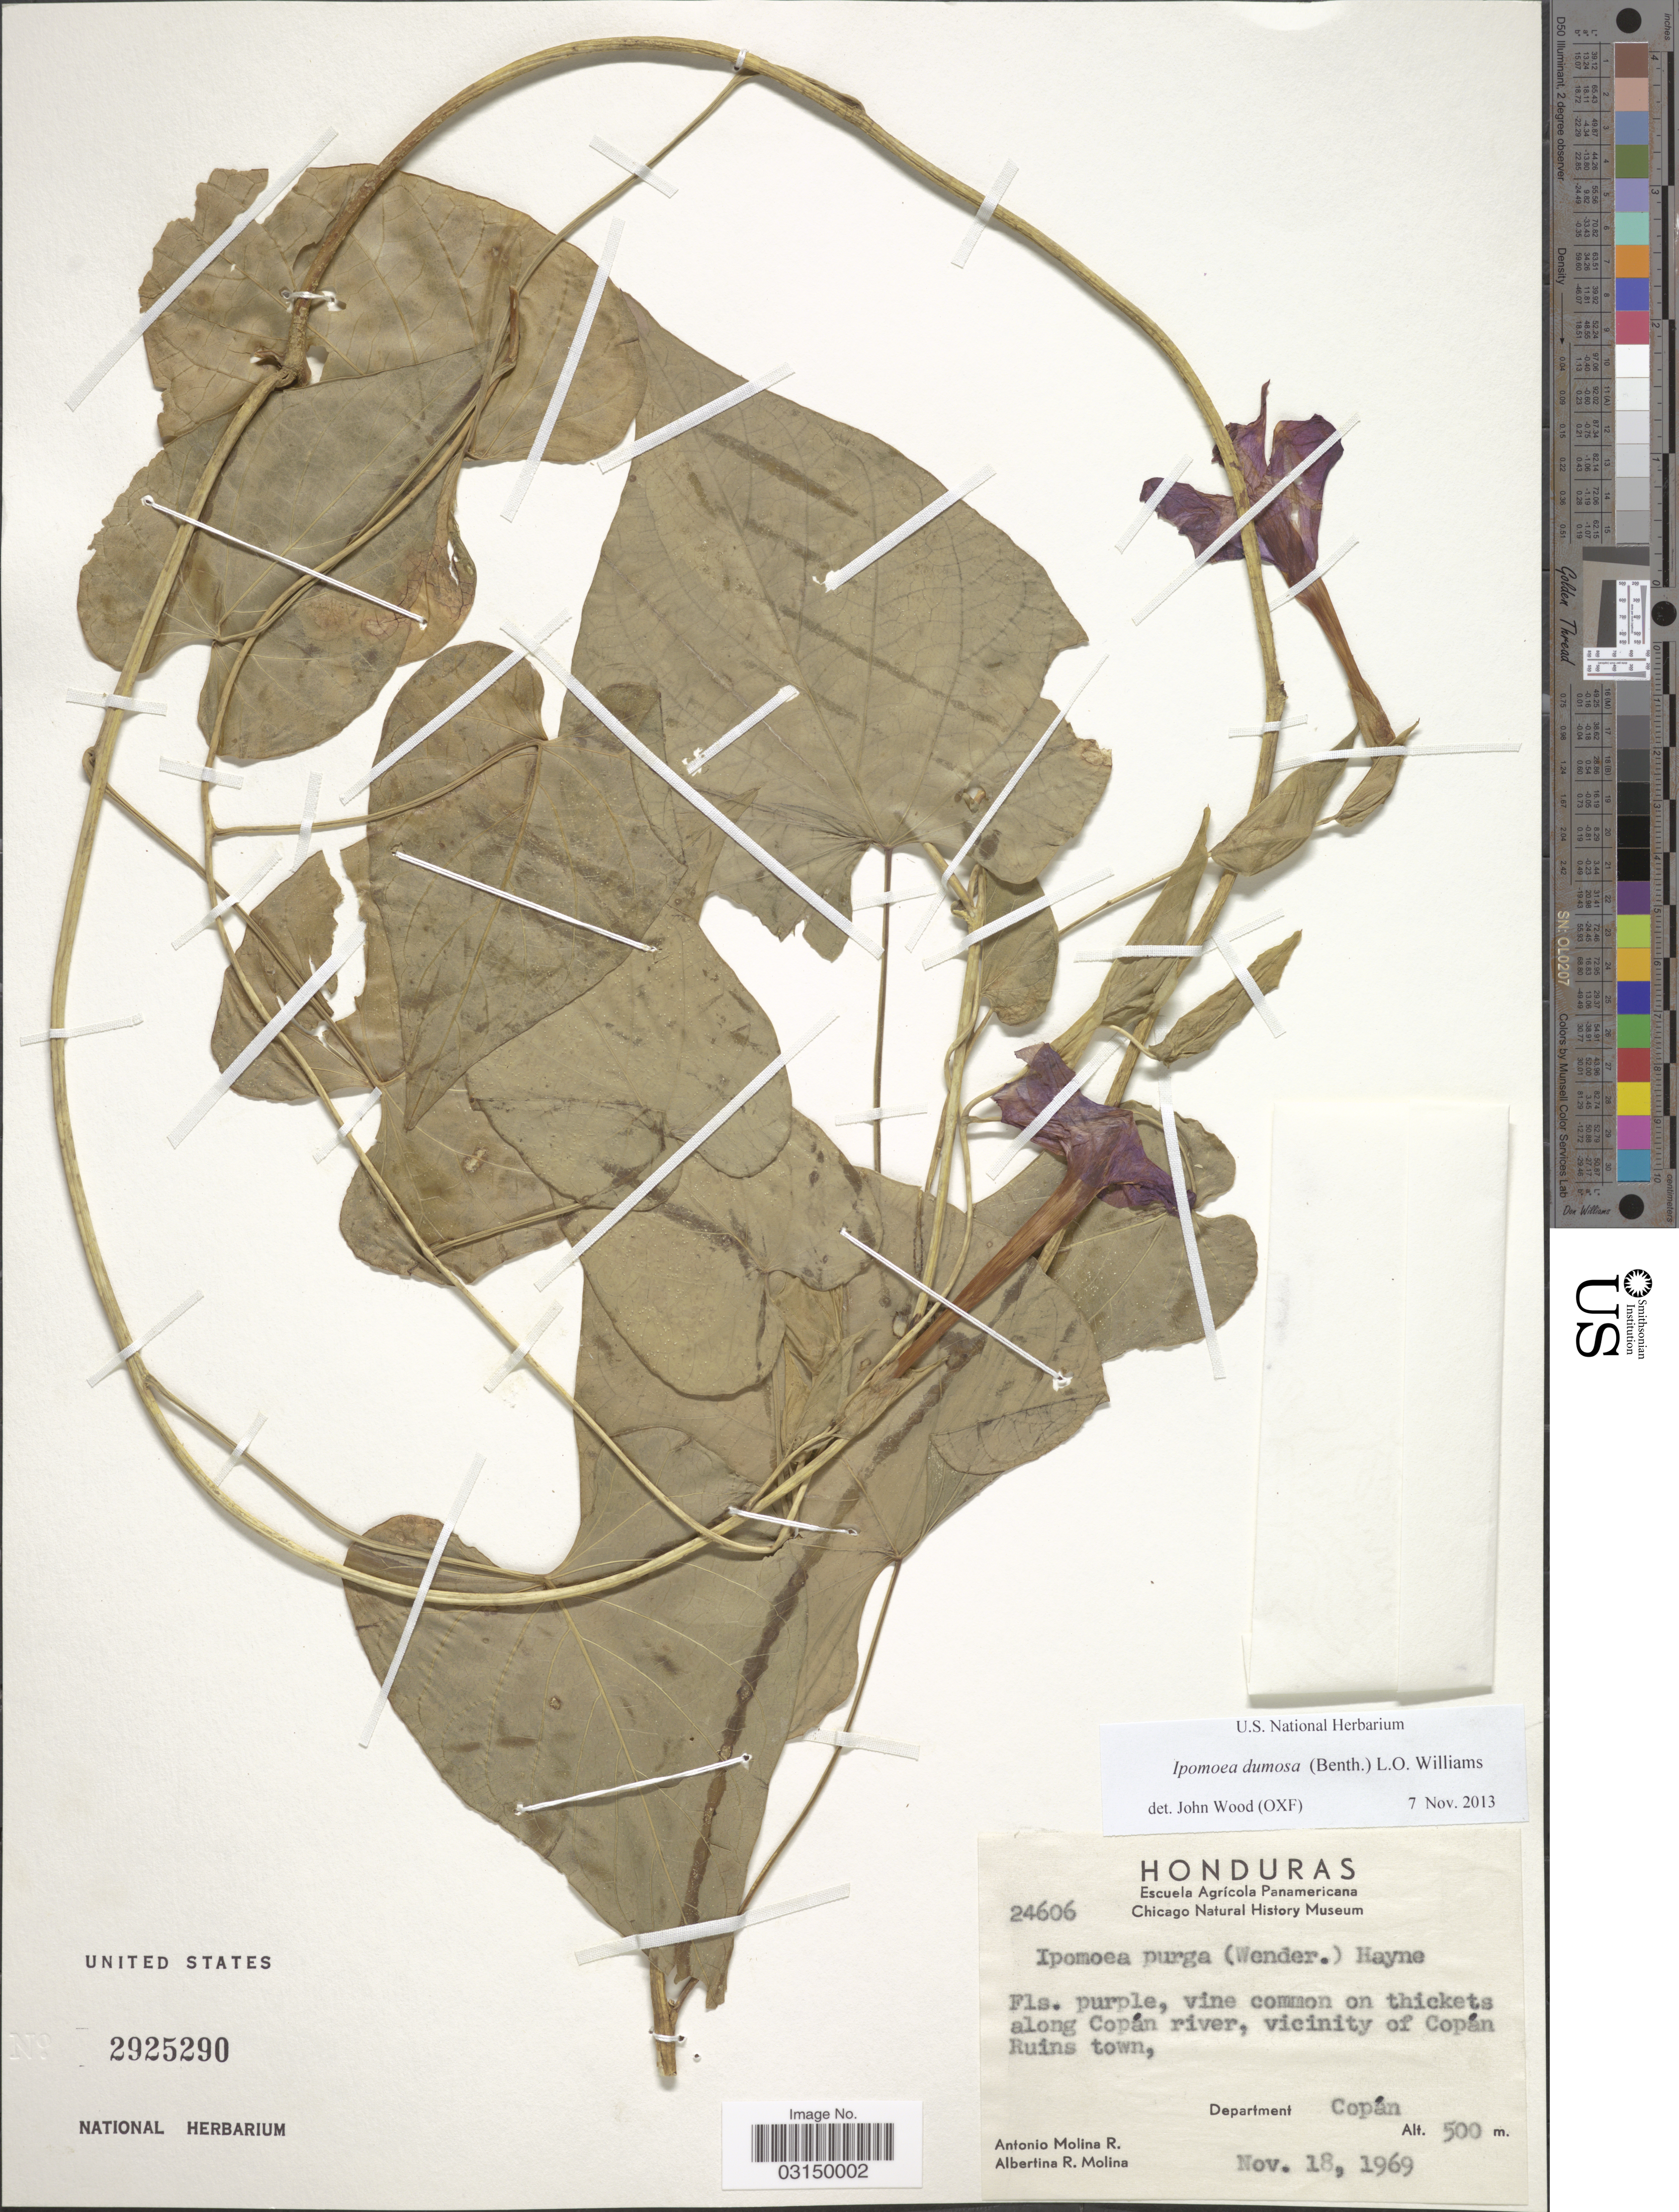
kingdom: Plantae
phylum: Tracheophyta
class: Magnoliopsida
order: Solanales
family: Convolvulaceae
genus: Ipomoea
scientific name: Ipomoea dumosa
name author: (Benth.) L.O. Williams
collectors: A. Molina R. & A. R. Molina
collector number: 24606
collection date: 1969-11-18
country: Honduras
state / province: Copán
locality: Vine common on thickets along Copán river, vicinity of Copán Ruins town, Department Copán.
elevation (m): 500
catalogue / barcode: US 2525290